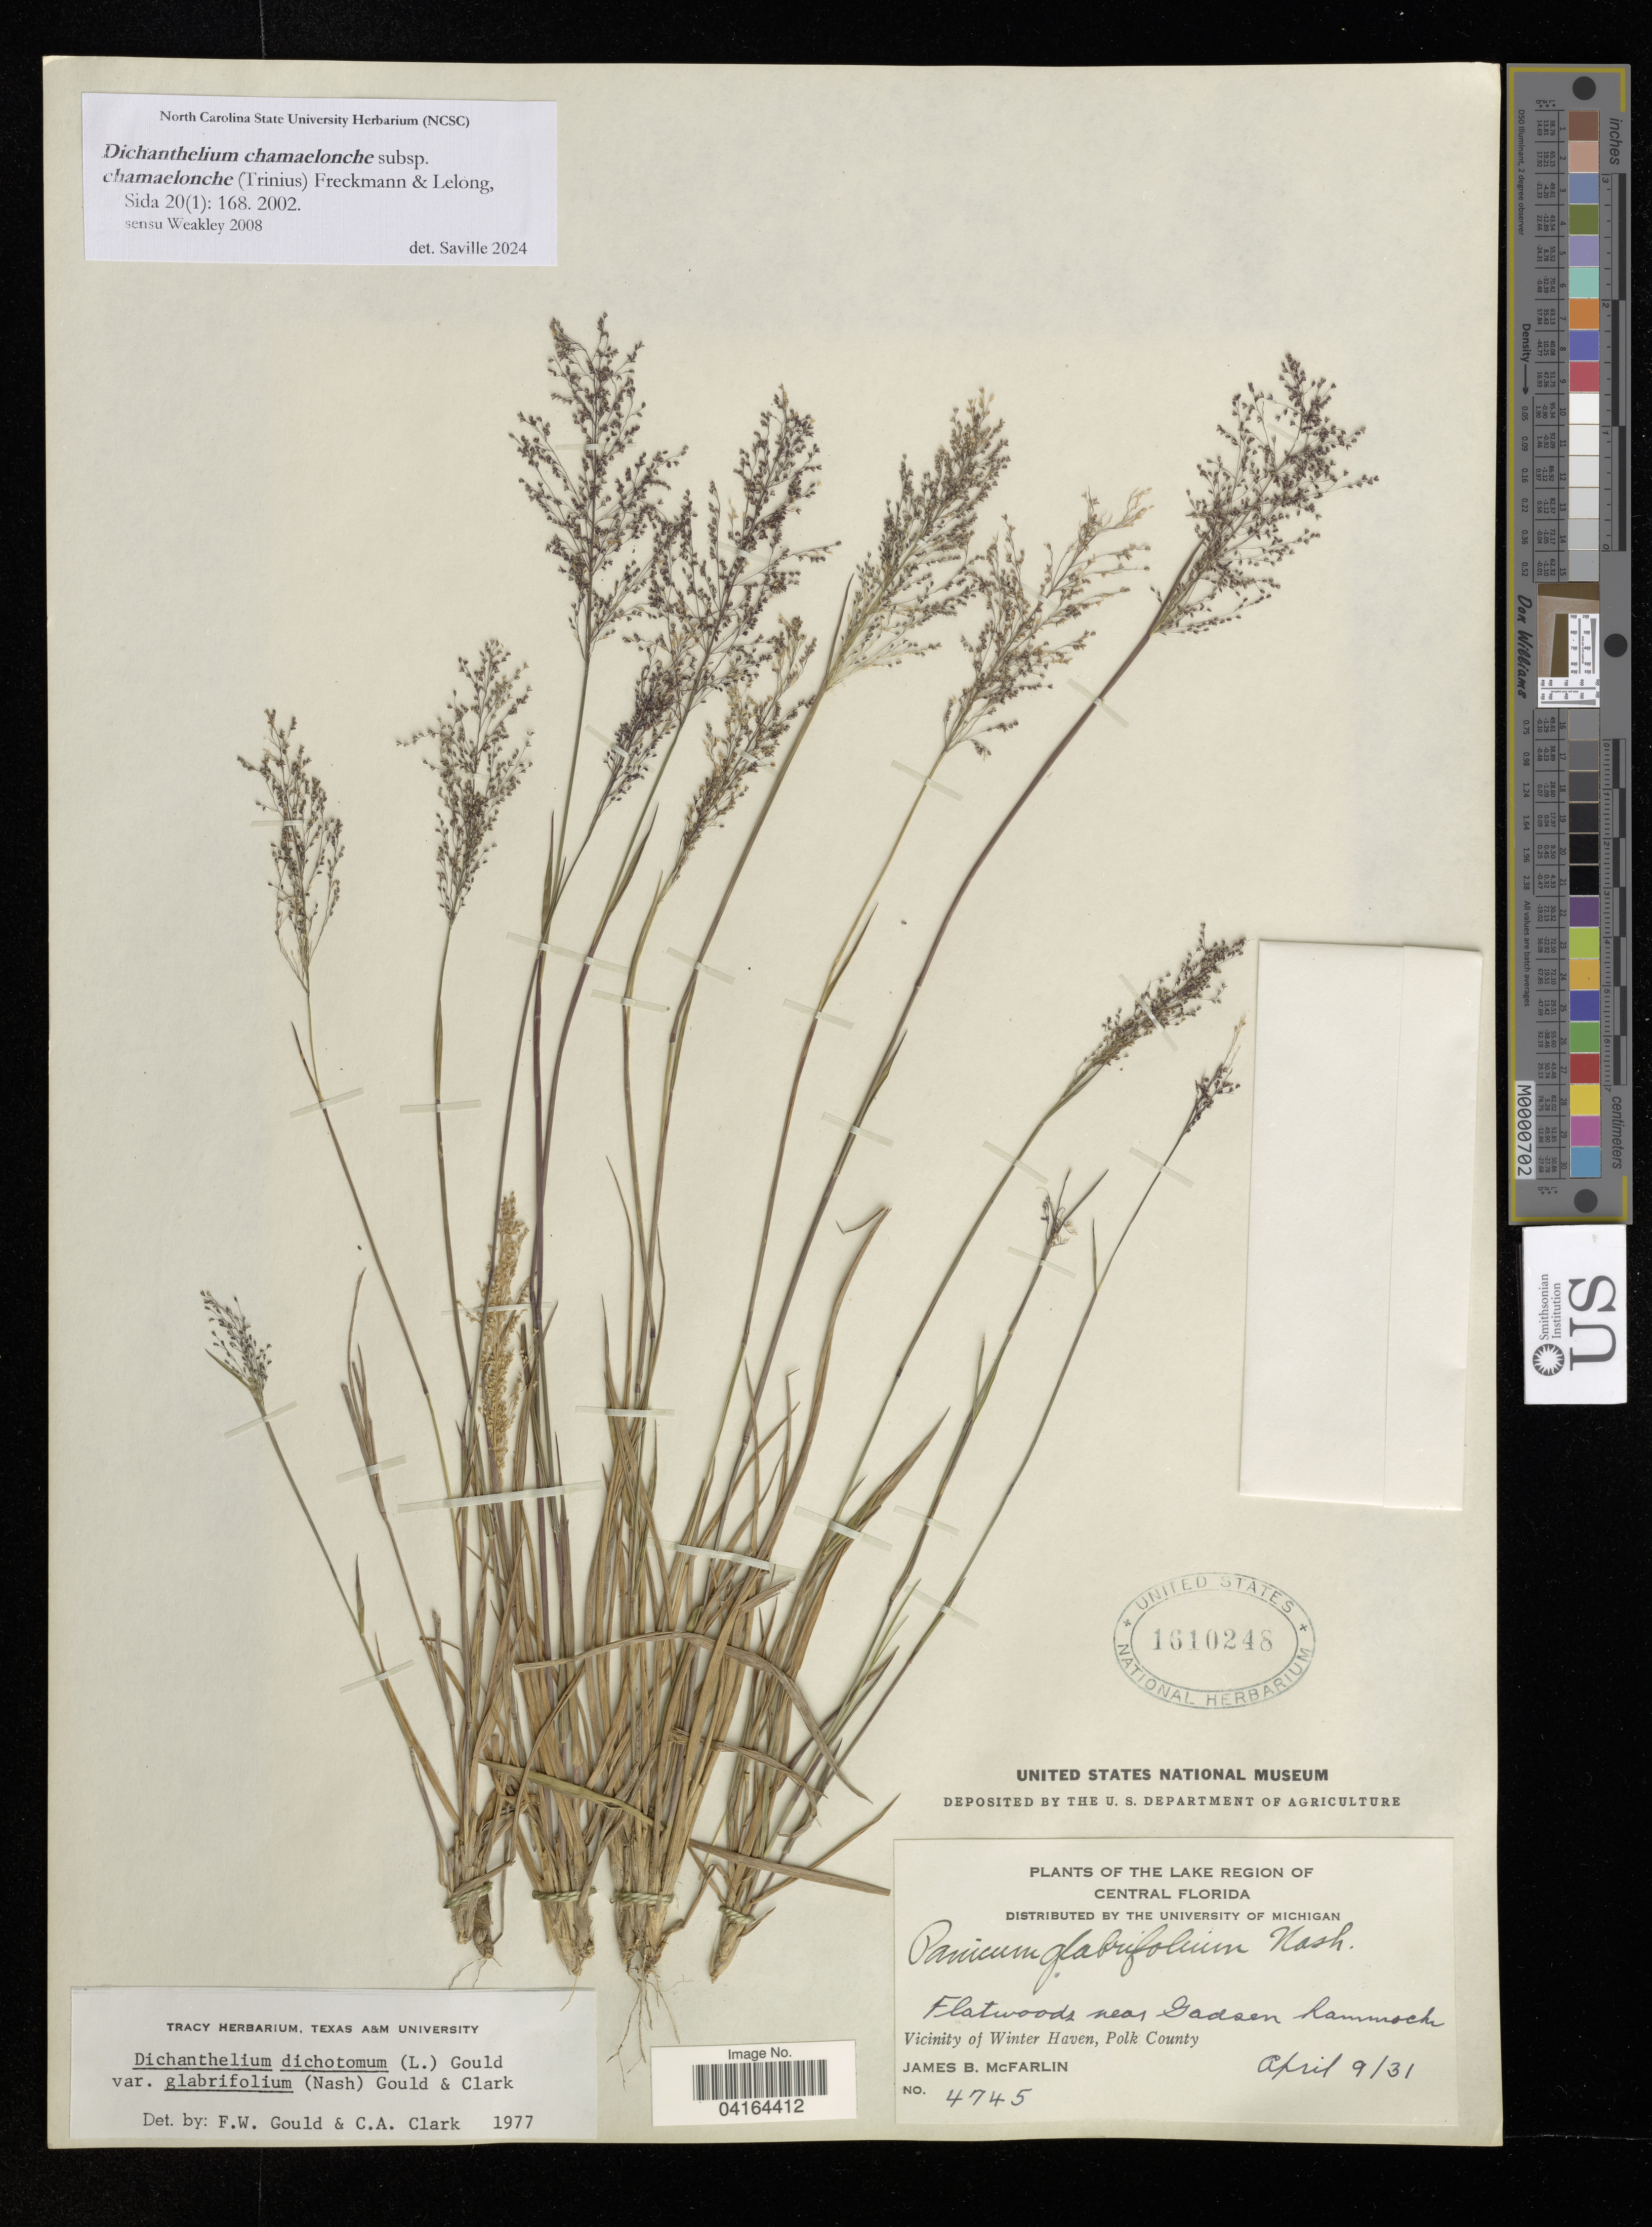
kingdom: Plantae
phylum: Tracheophyta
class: Liliopsida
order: Poales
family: Poaceae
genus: Dichanthelium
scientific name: Dichanthelium chamaelonche subsp. chamaelonche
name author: (Trin.) Freckmann & Lelong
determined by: Saville, A. C., (NCSC), North Carolina State University (UNITED STATES)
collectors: J. McFarlin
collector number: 4745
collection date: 1931-04-09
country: United States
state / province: Florida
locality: The Lake Region of Central Flora. Near Gadsen hammock. Vicinity of Winter Haven, Polk County.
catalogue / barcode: US 1610248